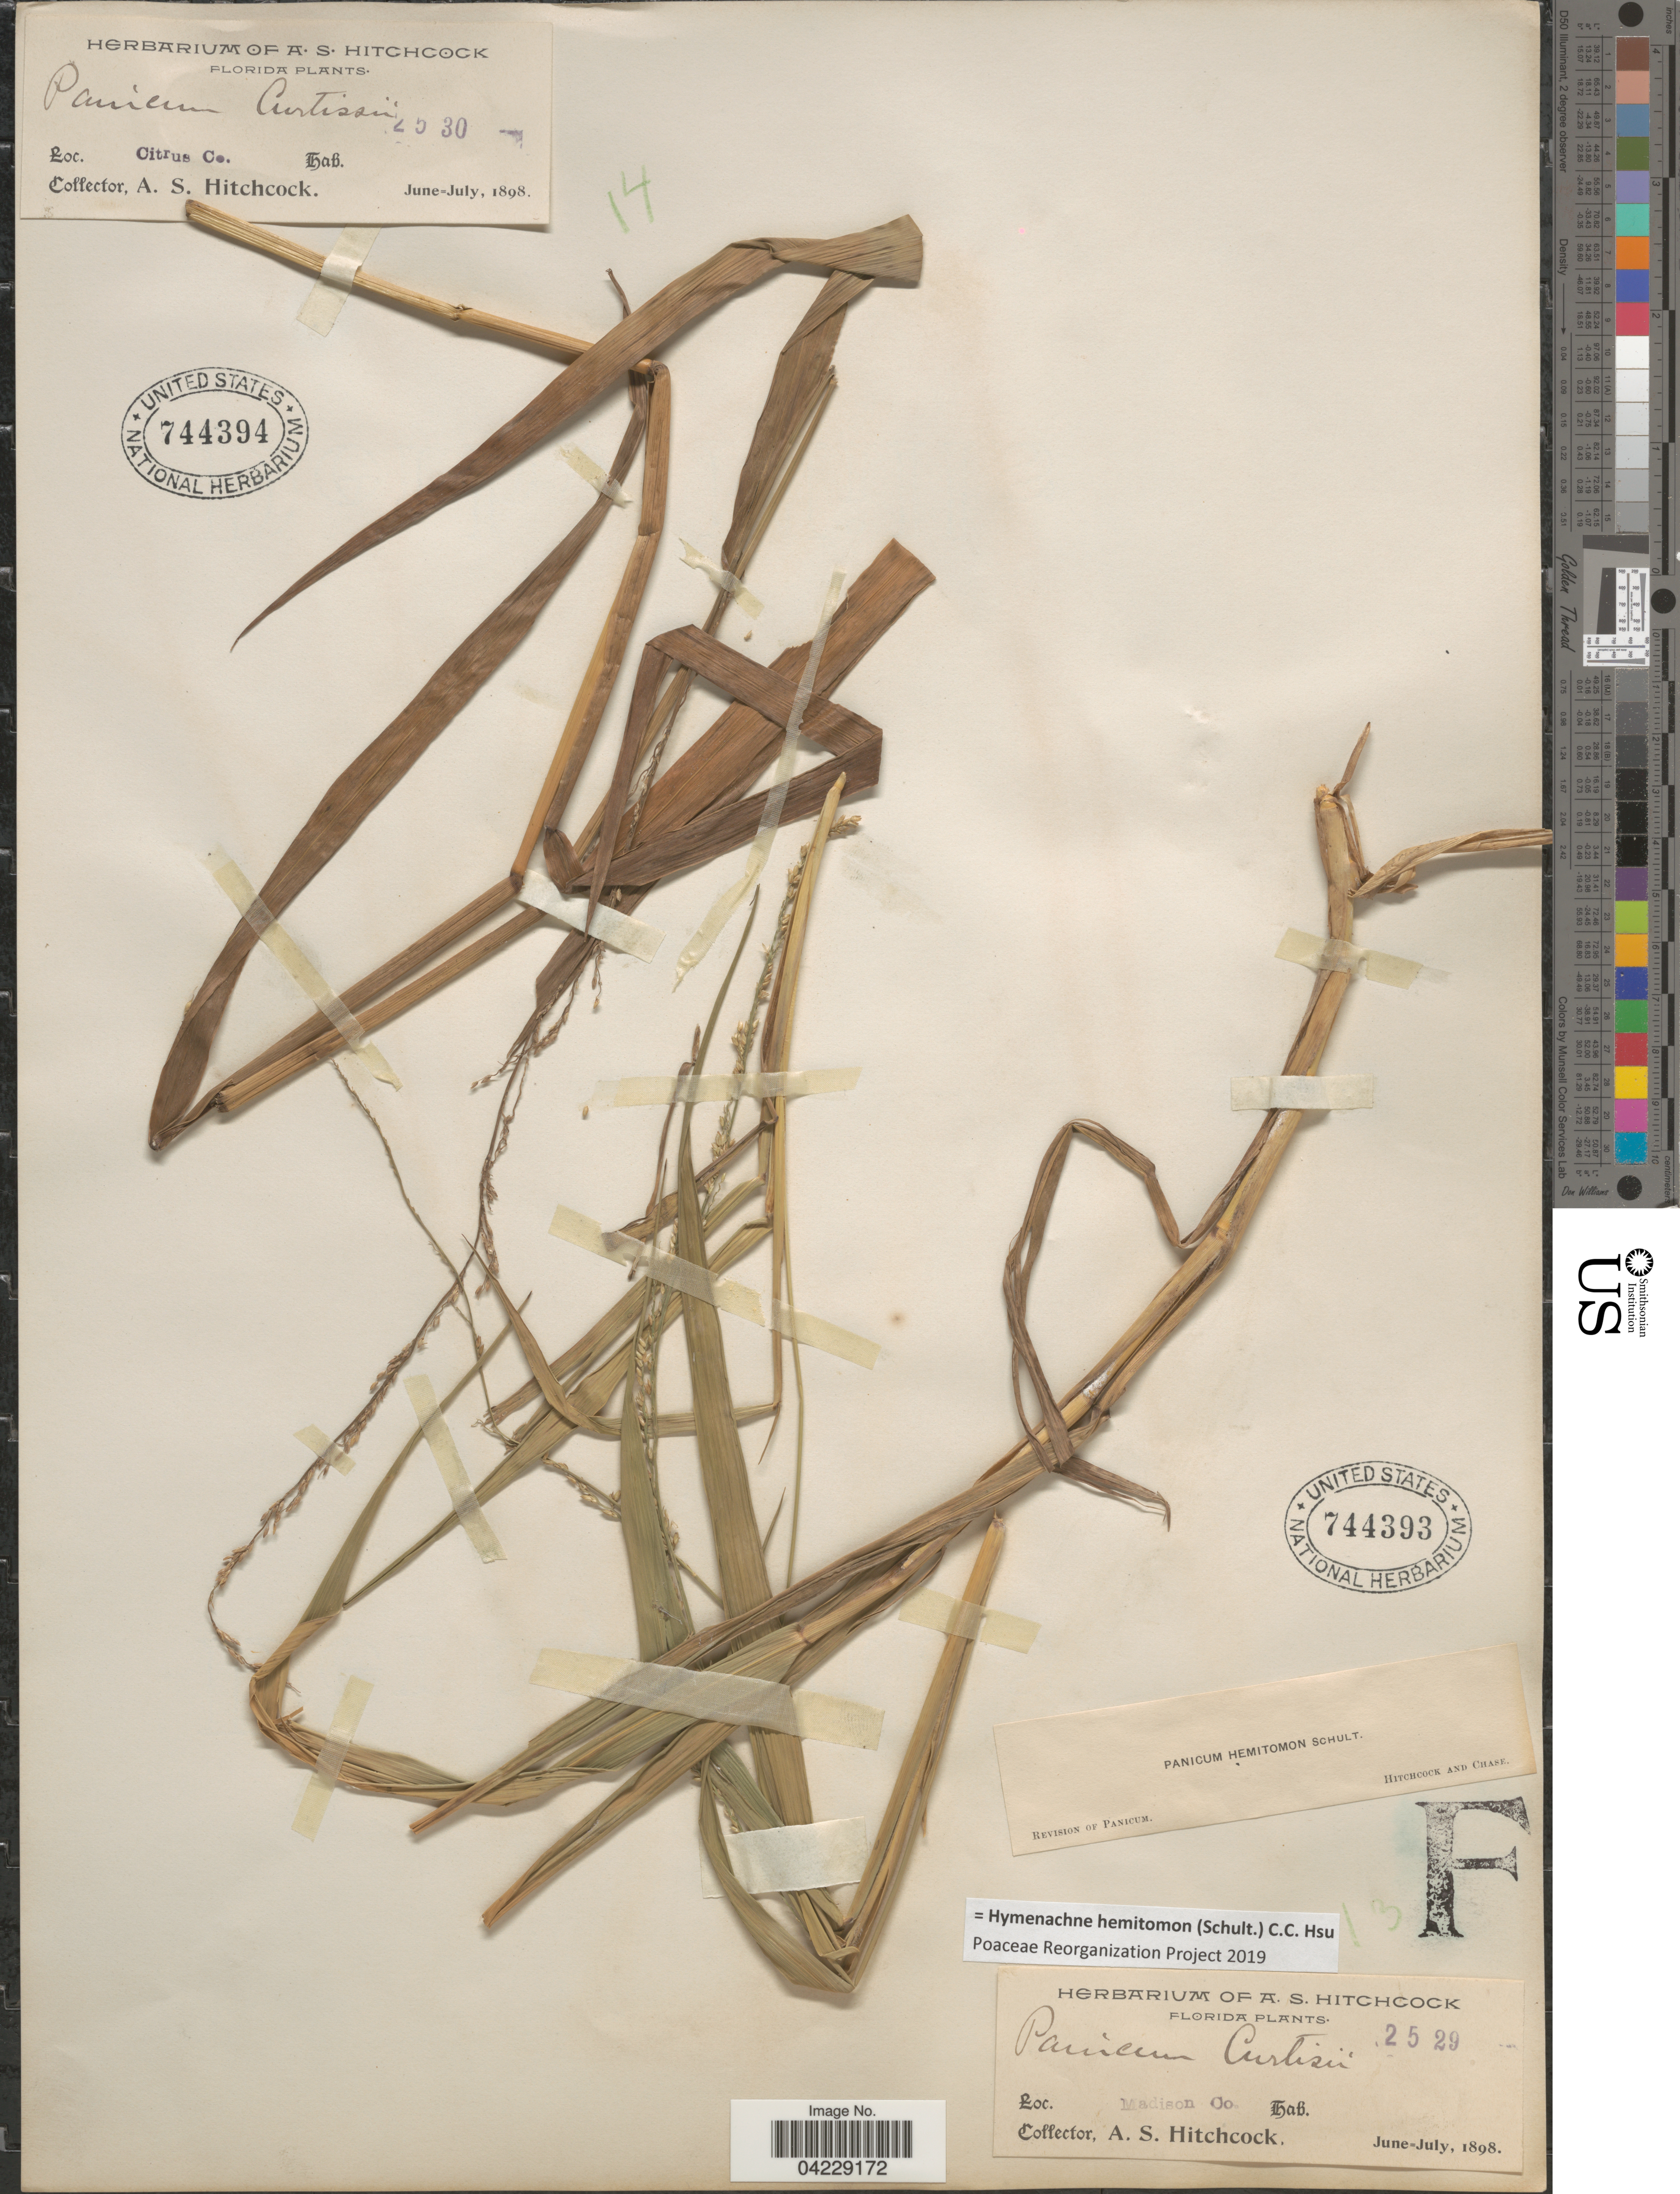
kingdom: Plantae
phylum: Tracheophyta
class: Liliopsida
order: Poales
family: Poaceae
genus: Hymenachne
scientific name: Hymenachne hemitomon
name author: (Schult.) C. C. Hsu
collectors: A. S. Hitchcock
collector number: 2530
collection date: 1898-06/1898-07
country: United States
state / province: Florida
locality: Citrus Co.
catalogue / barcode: US 744394